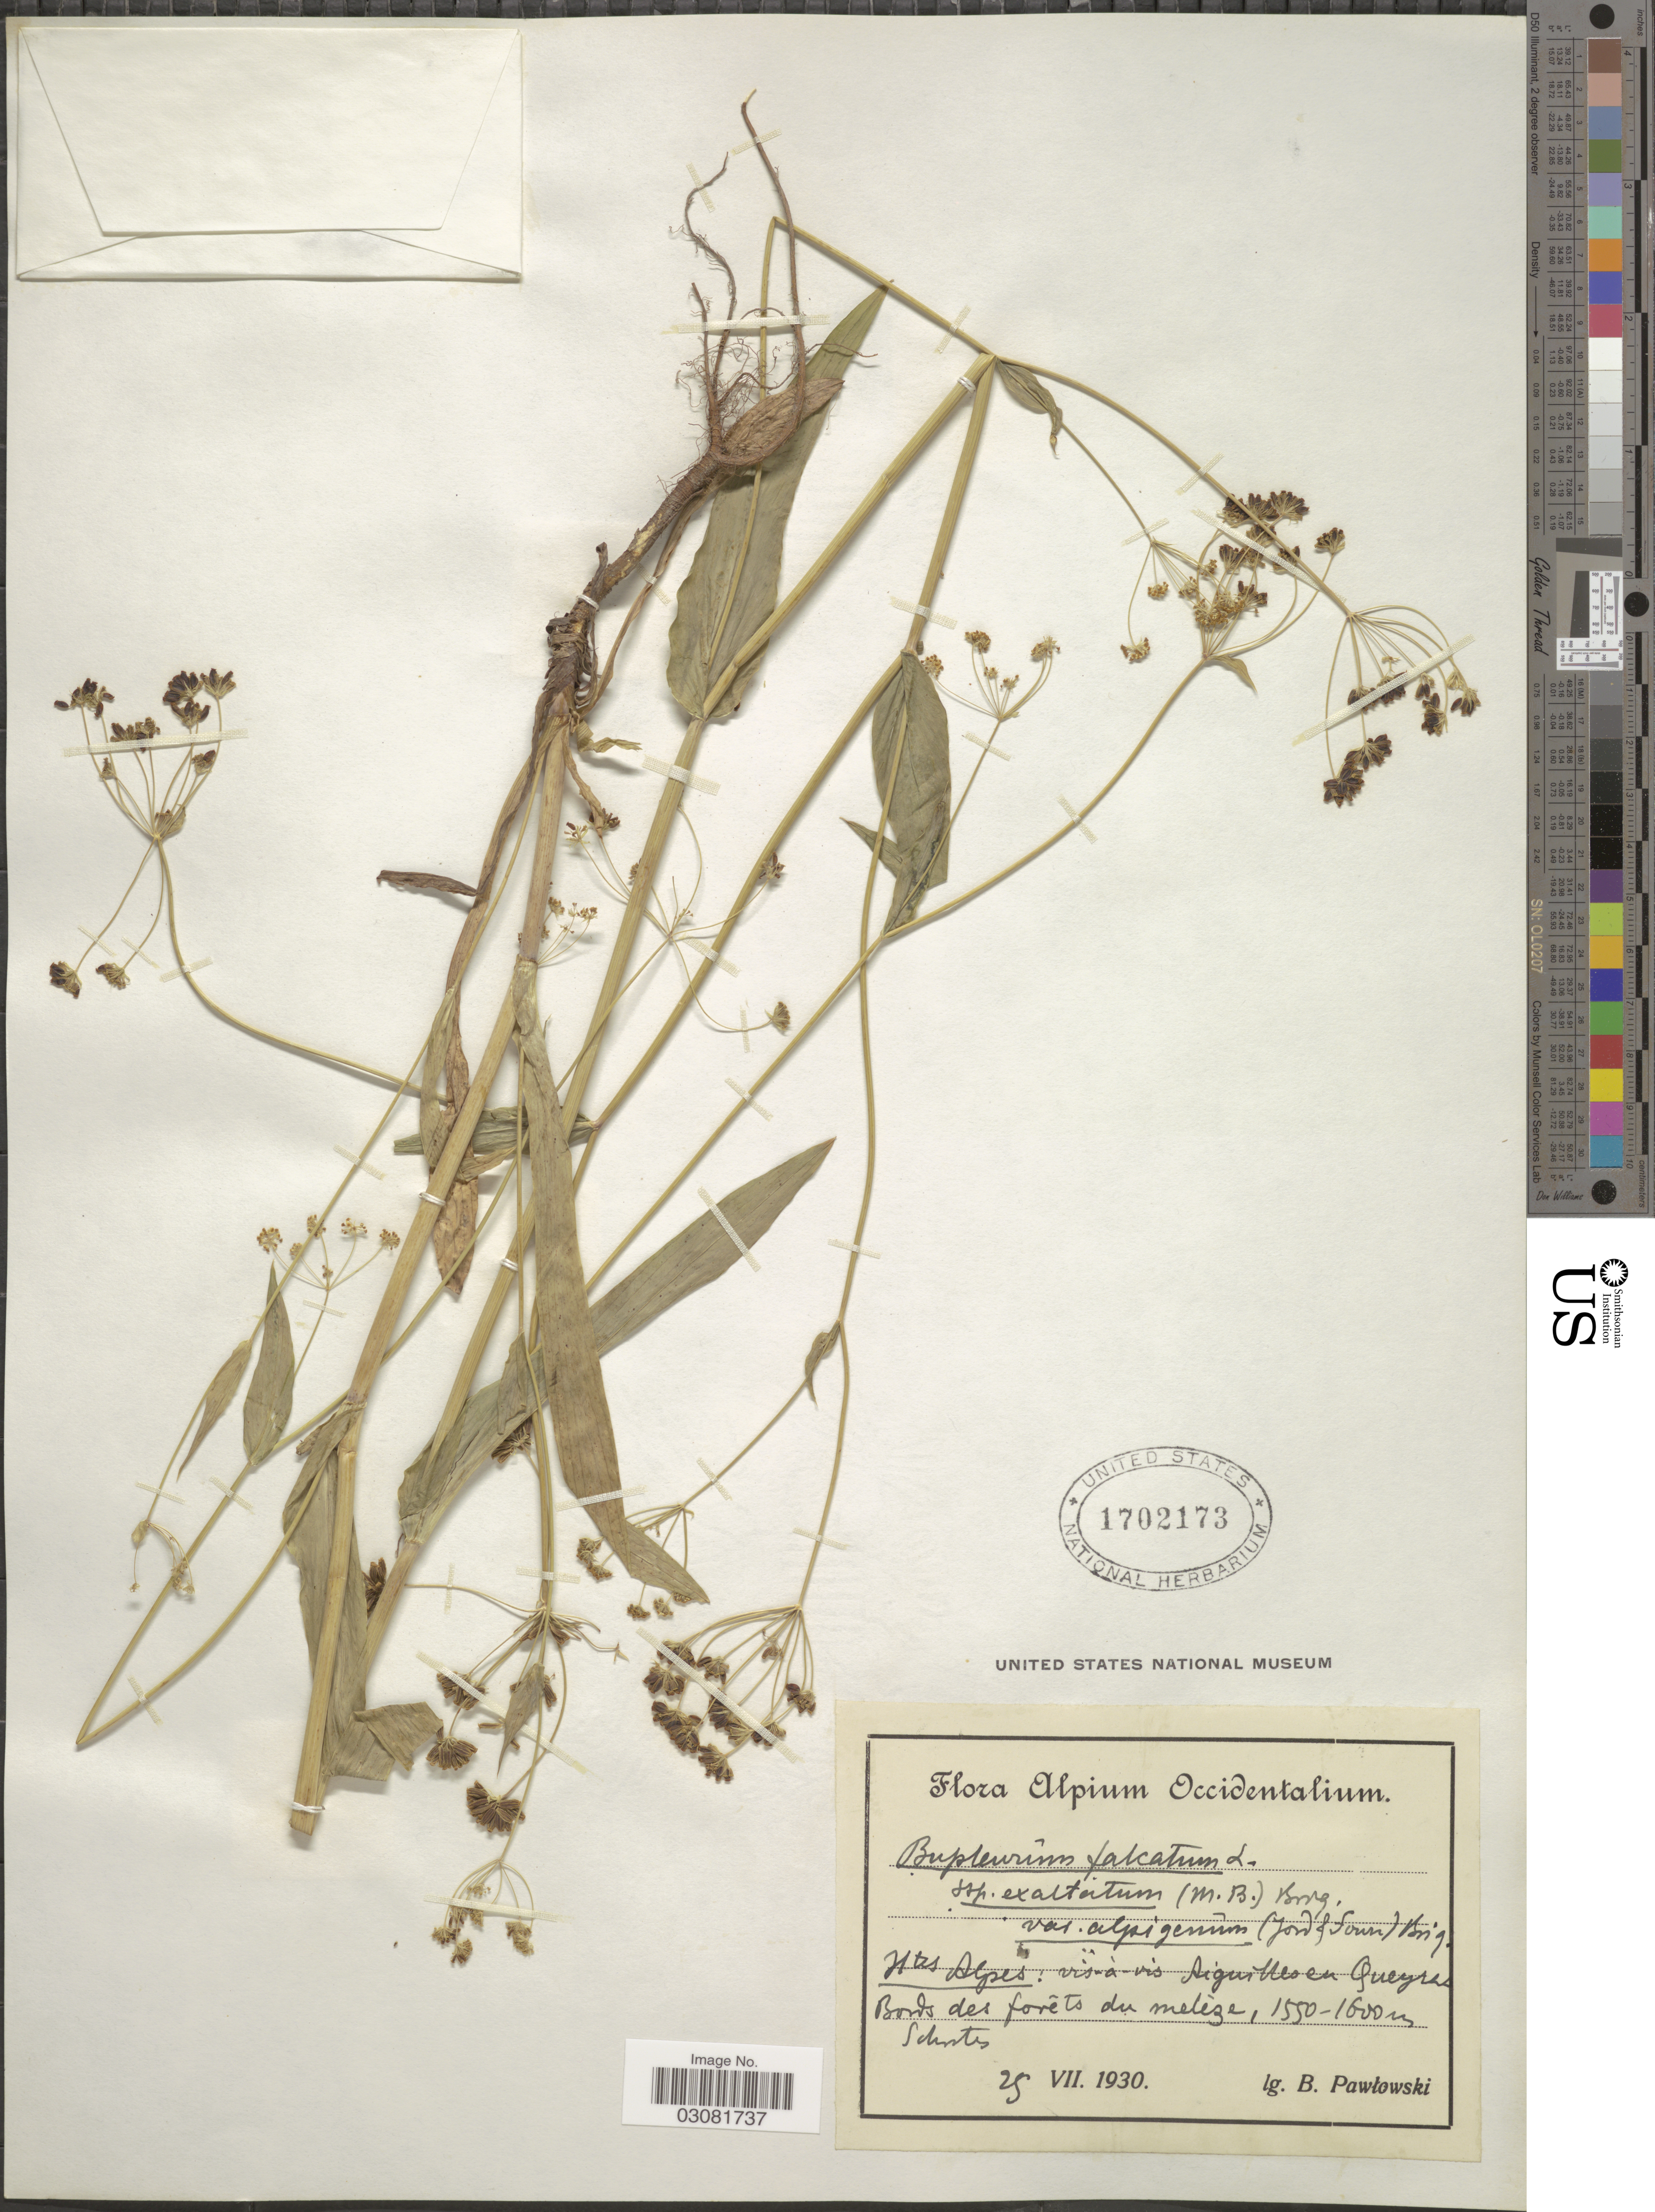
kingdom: Plantae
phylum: Tracheophyta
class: Magnoliopsida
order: Apiales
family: Apiaceae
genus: Bupleurum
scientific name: Bupleurum falcatum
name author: L.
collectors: B. Pawlowski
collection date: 1930-07-25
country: France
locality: Htes Alpes: vis-á-vis Aiguilles en Queyras Bords des forêts du melize.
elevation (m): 1550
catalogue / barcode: US 1702173